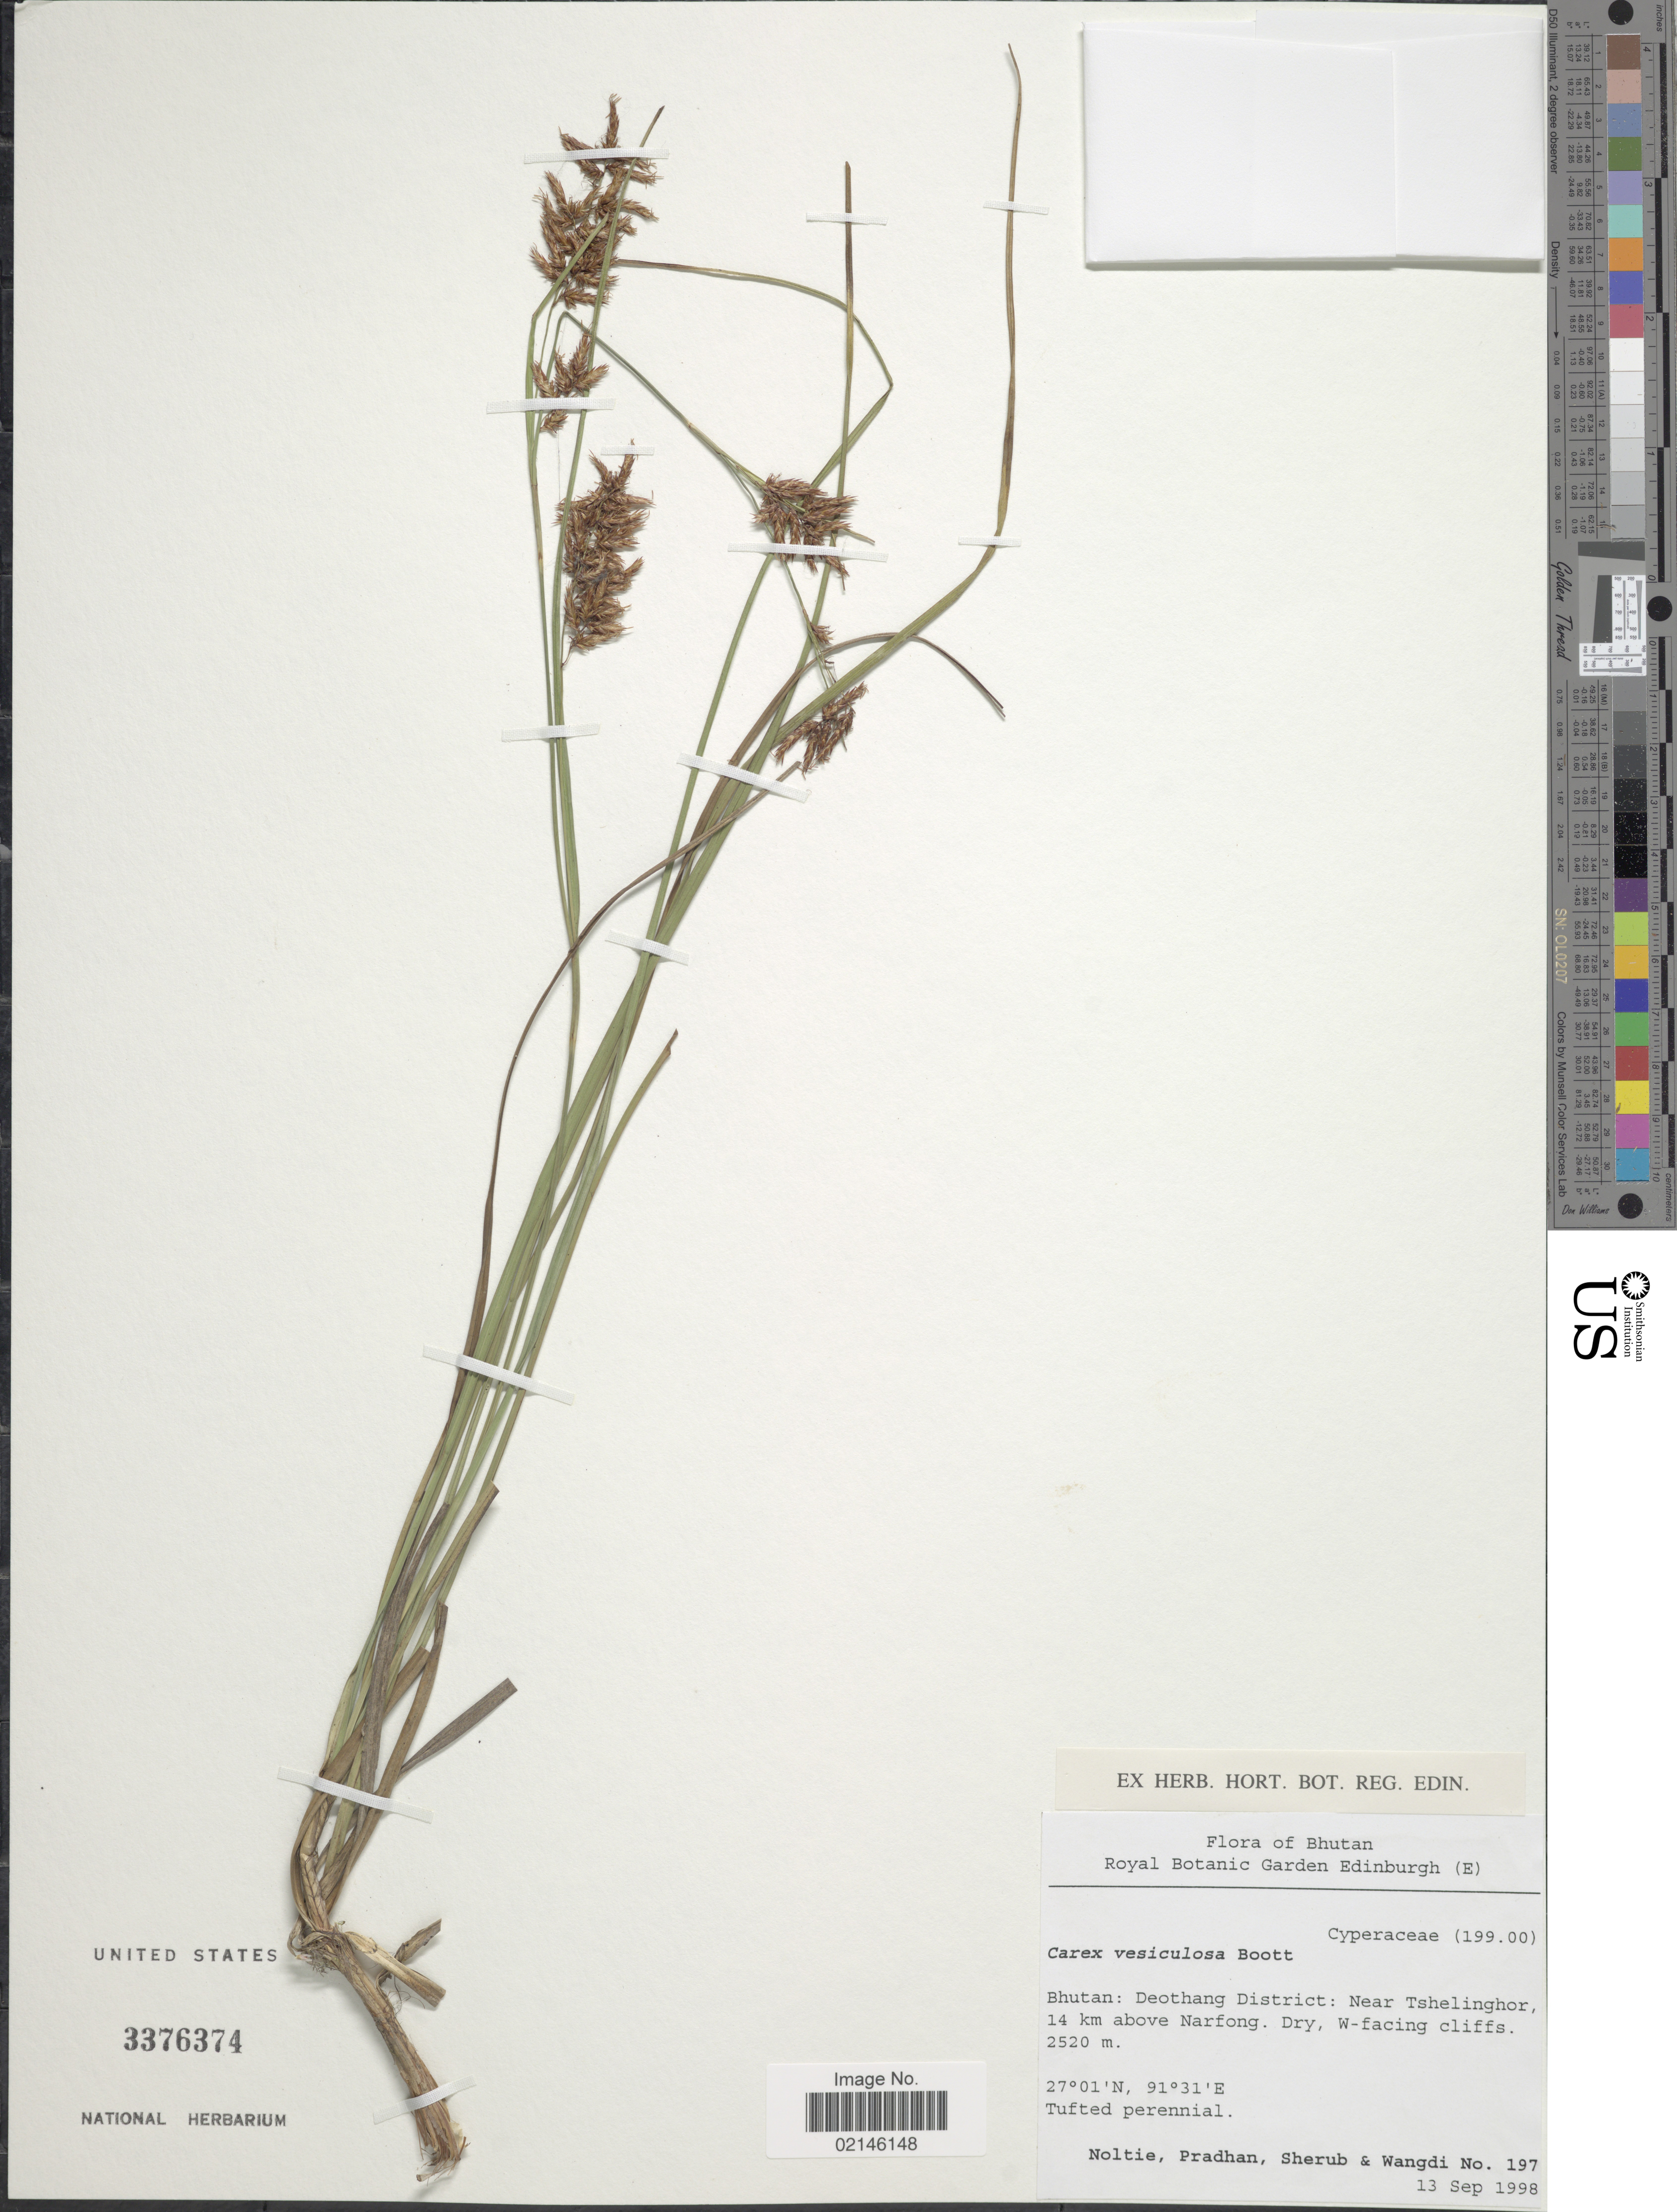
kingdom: Plantae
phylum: Tracheophyta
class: Liliopsida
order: Poales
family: Cyperaceae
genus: Carex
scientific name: Carex vesiculosa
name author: Boott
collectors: -. Noltie, -. Pradhan, -. Sherub & -. Wangdi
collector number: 197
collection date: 1998-09-13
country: Bhutan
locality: Deothang District: Near Tsellinghor, 14 km above Narfong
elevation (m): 2520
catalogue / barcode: US 3376374